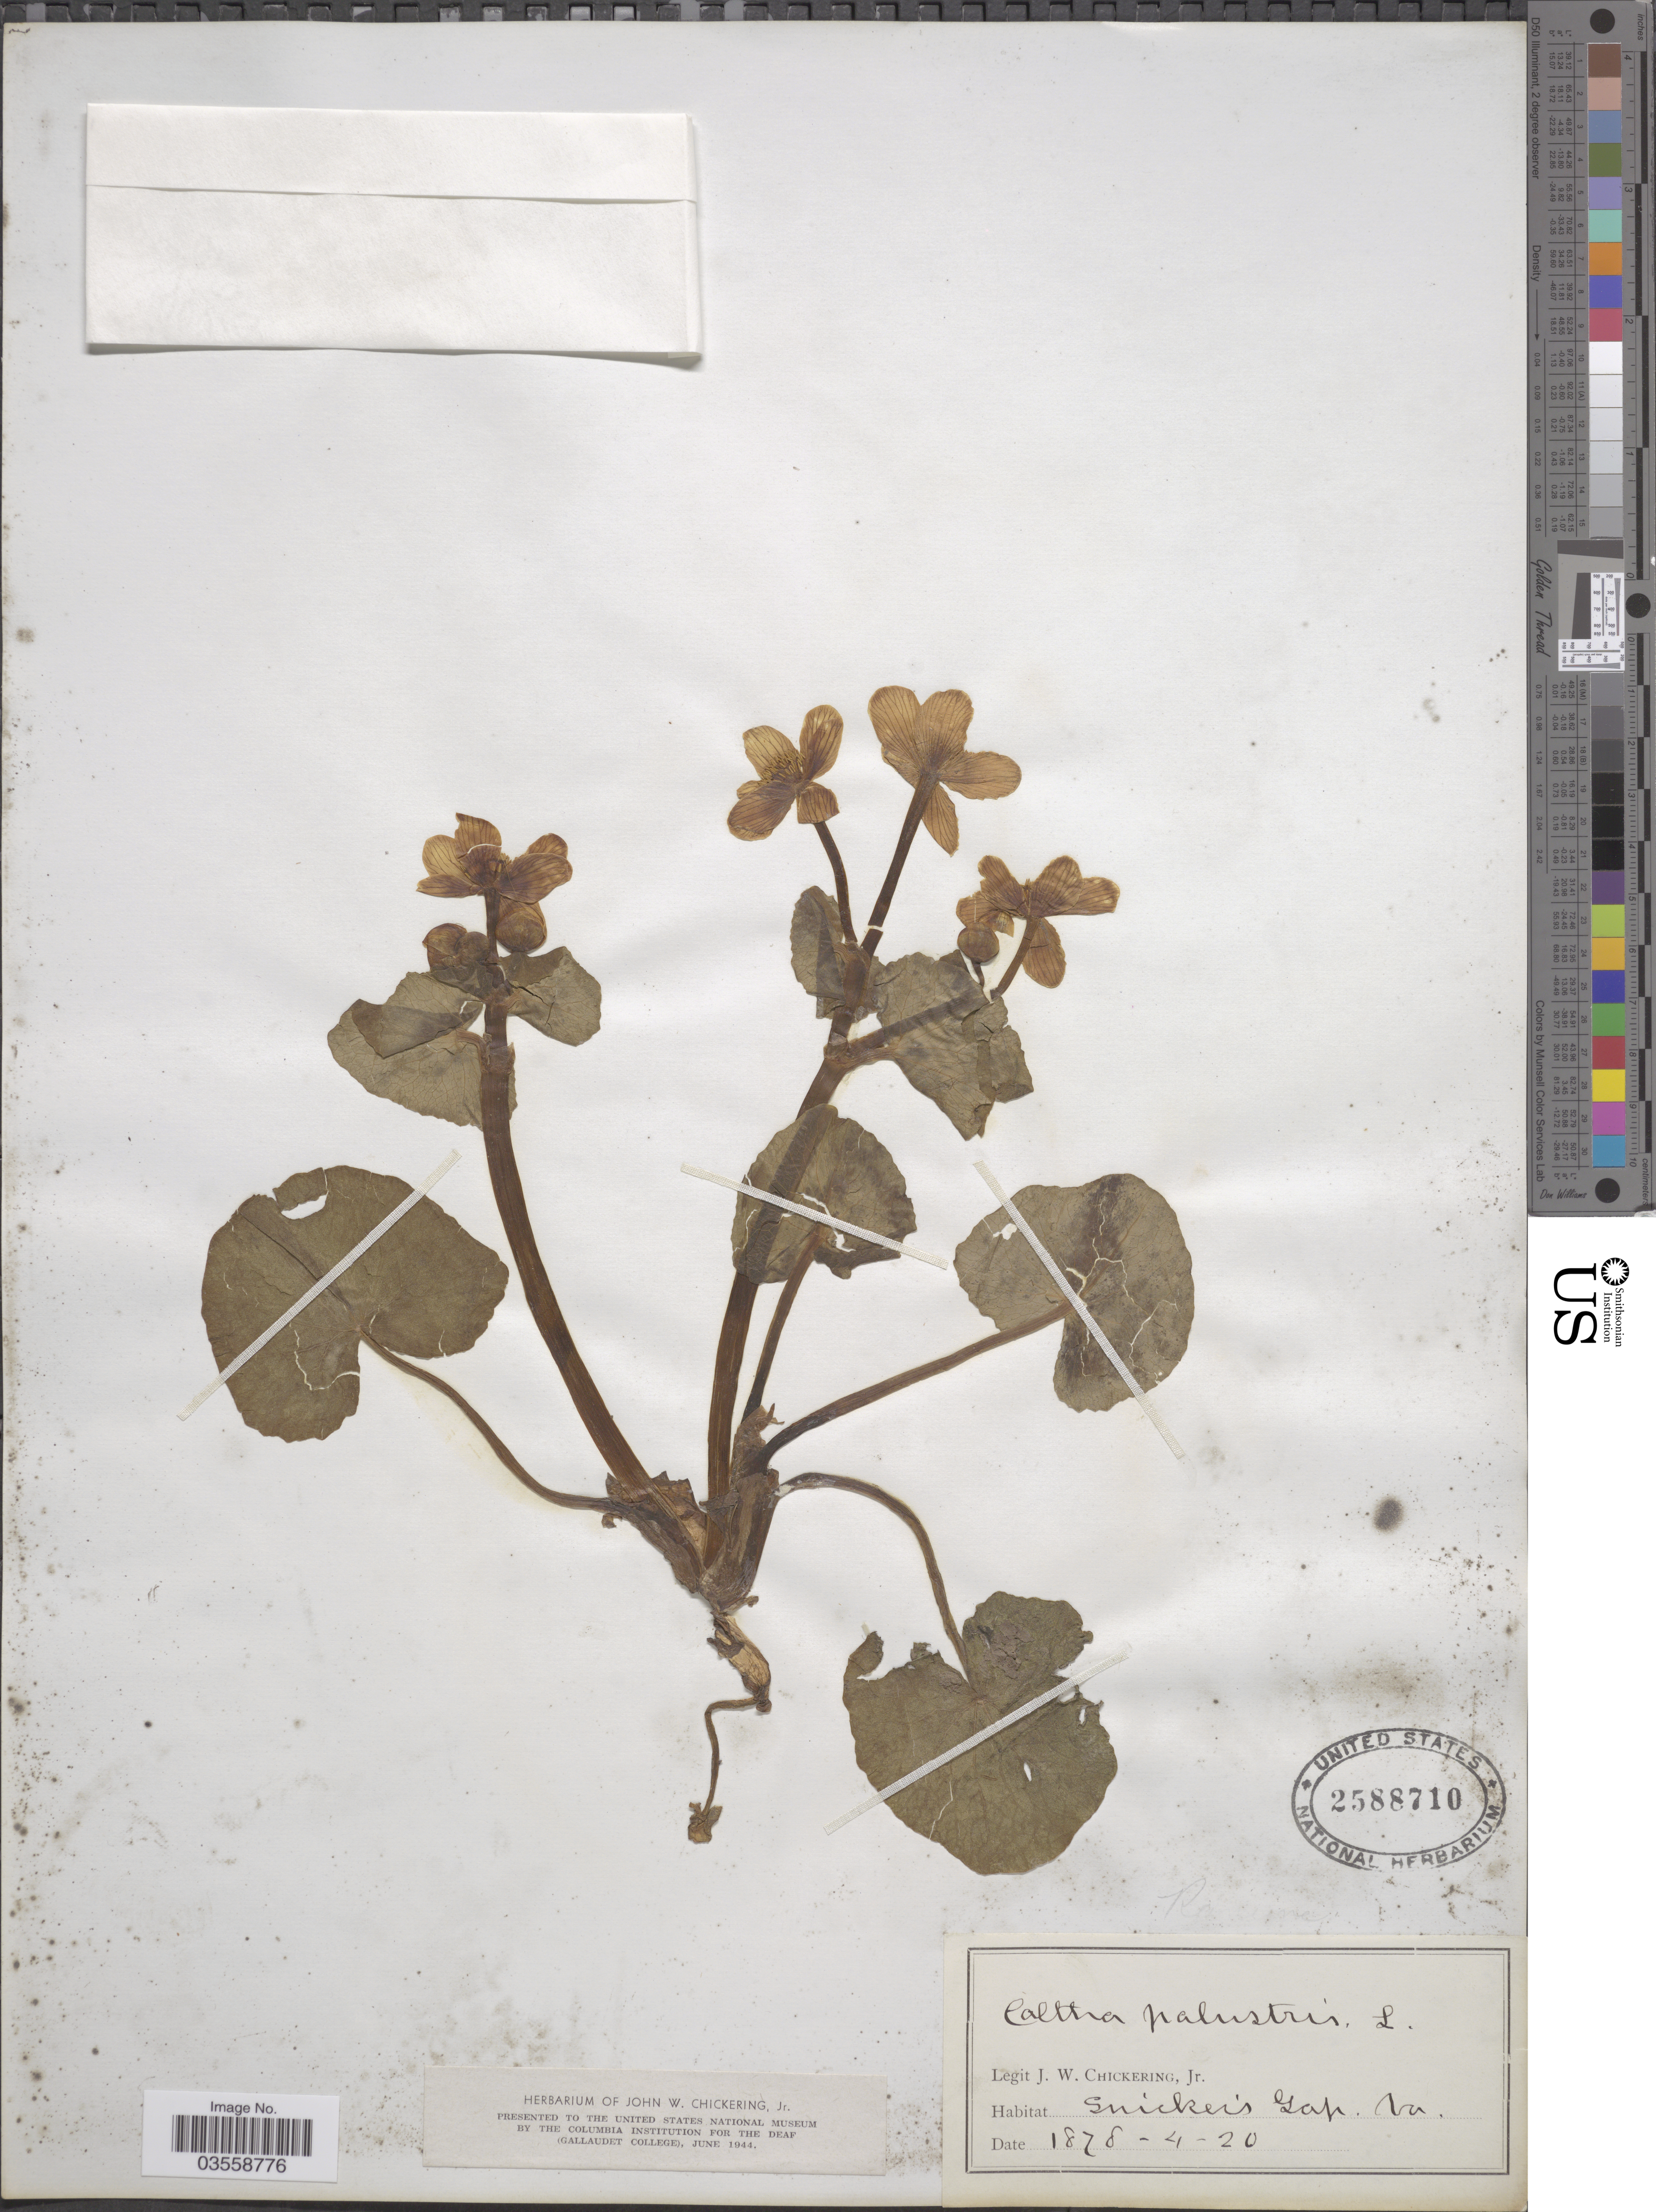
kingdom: Plantae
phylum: Tracheophyta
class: Magnoliopsida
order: Ranunculales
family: Ranunculaceae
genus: Caltha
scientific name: Caltha palustris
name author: L.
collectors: J. Chickering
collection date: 1878-04-20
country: United States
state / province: Virginia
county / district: Clarke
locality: Snicker's Gap.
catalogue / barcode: US 2588710